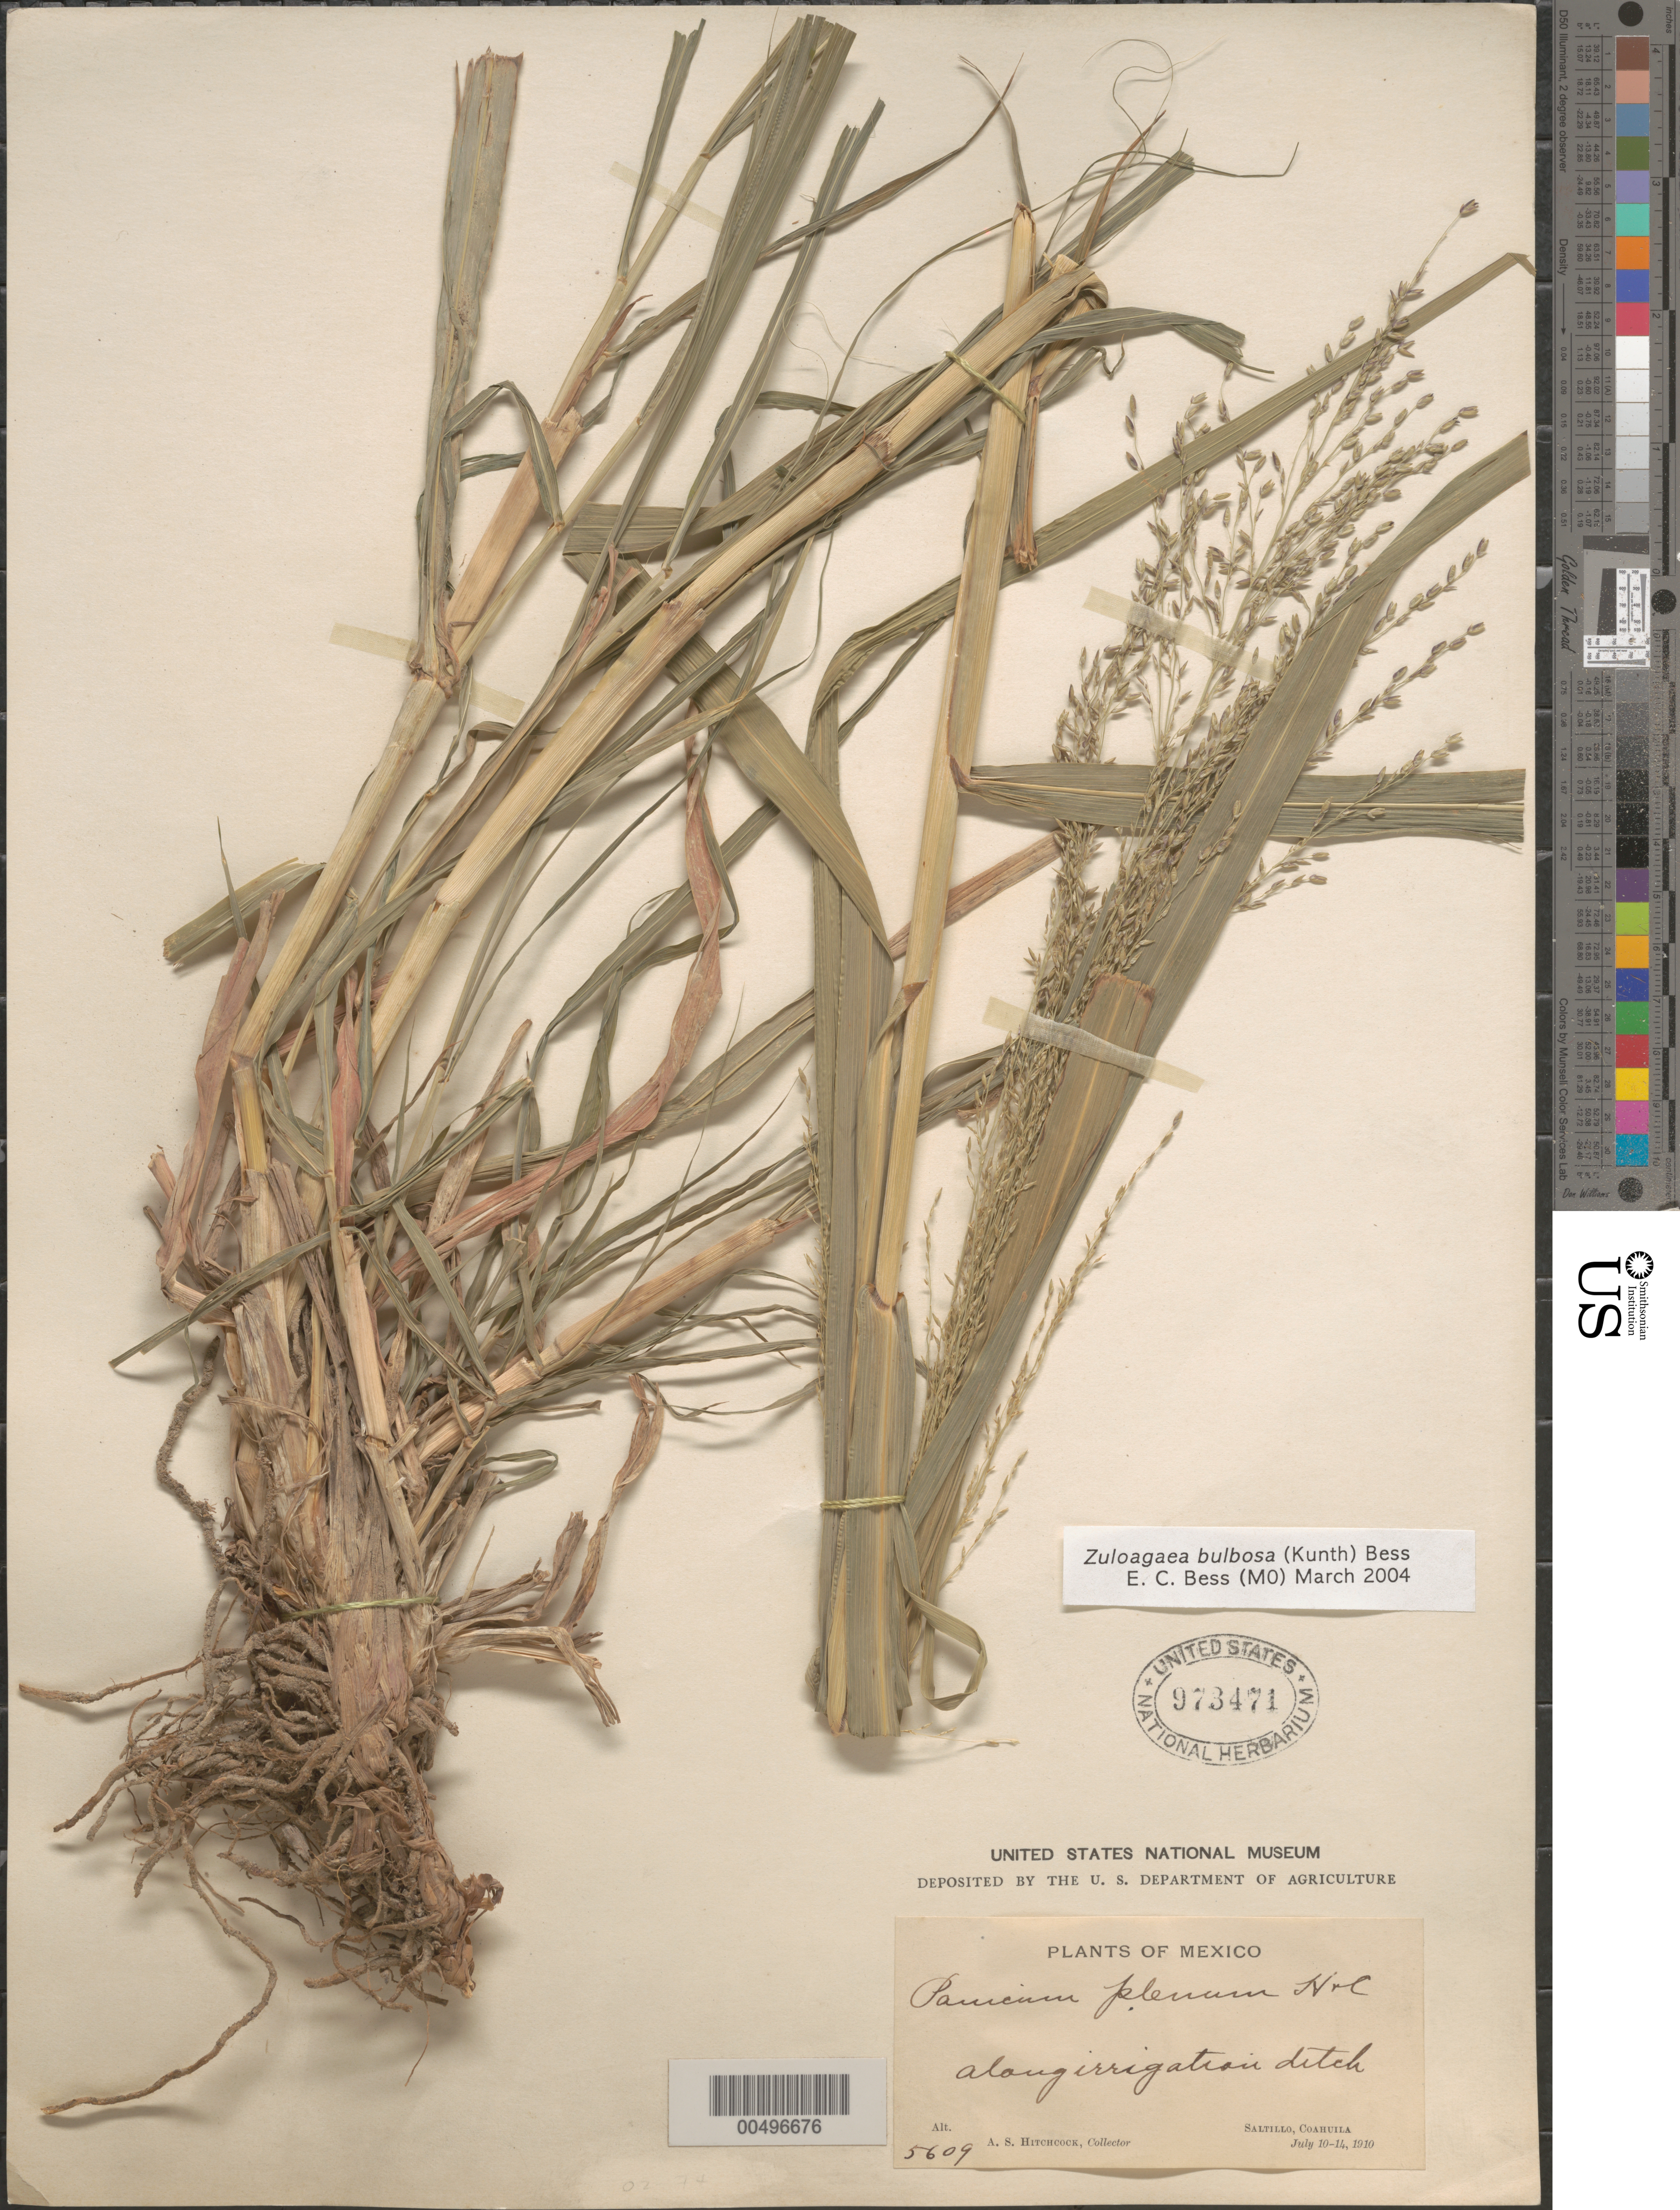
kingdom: Plantae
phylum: Tracheophyta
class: Liliopsida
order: Poales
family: Poaceae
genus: Panicum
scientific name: Panicum plenum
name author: Hitchc. & Chase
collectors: A. S. Hitchcock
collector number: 5609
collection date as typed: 10 Jul 1910 to 14 Jul 1910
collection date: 1910-07-10/1910-07-14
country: Mexico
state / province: Coahuila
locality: Saltillo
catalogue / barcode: US 973471